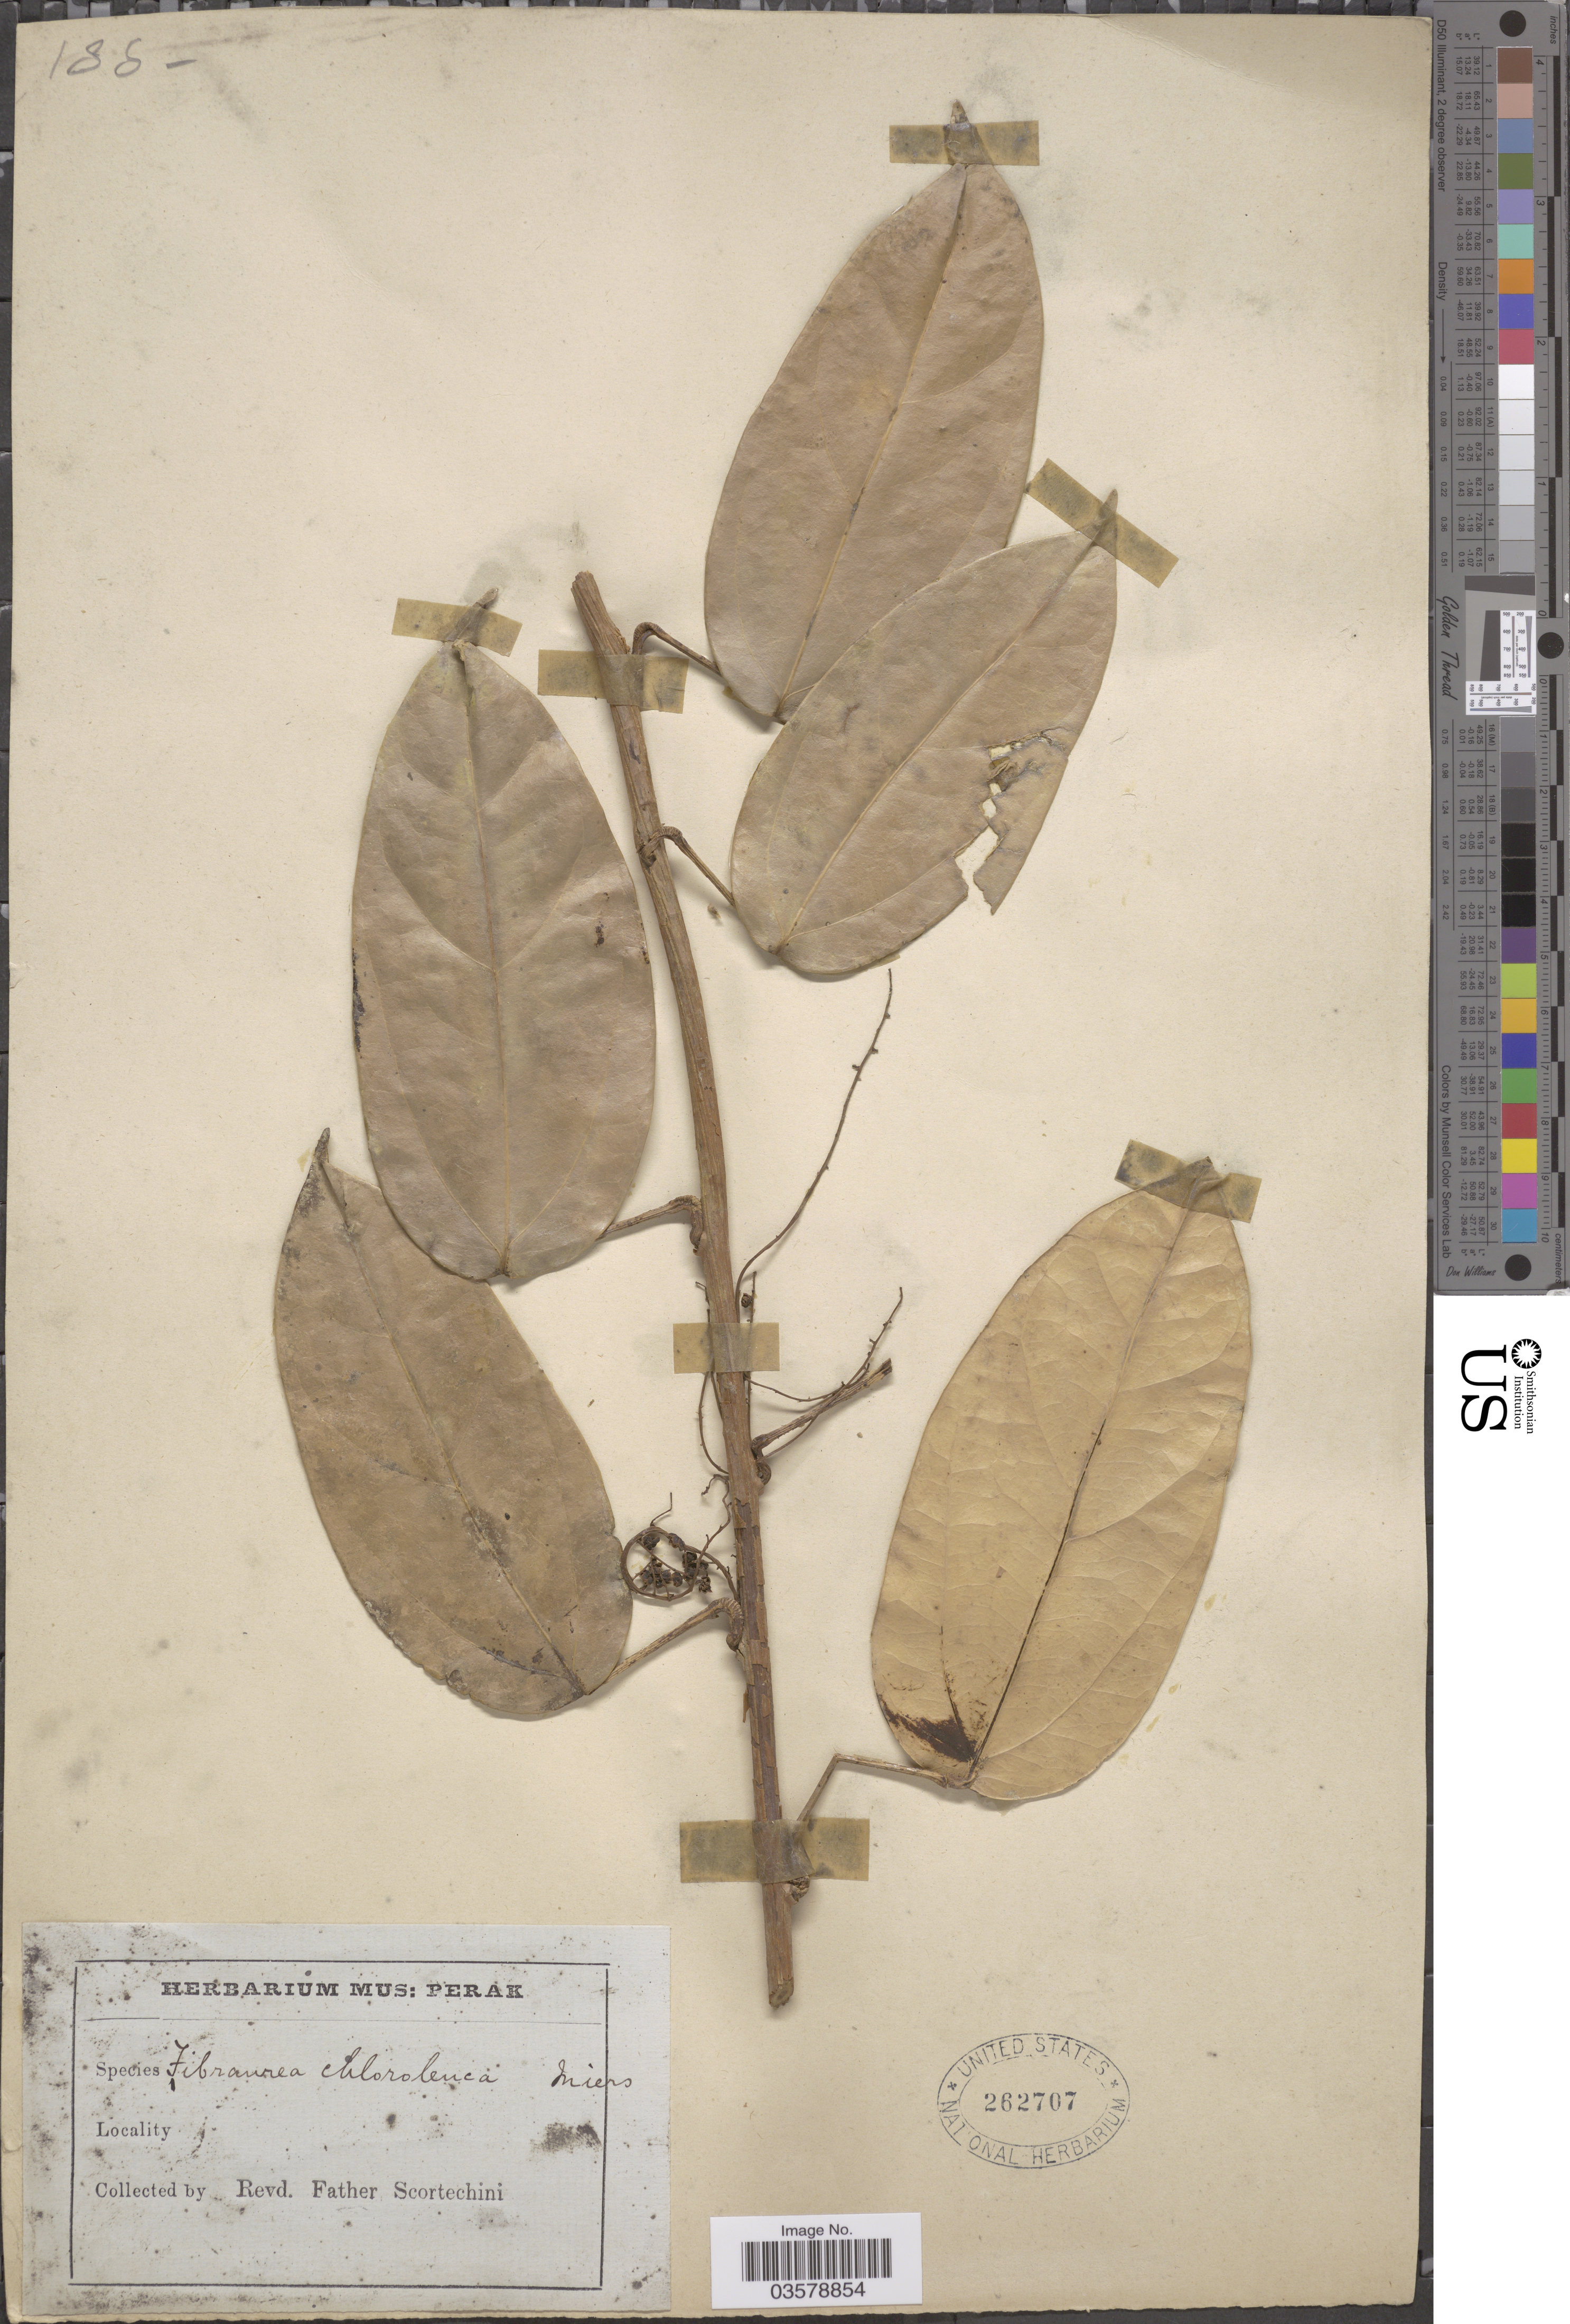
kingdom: Plantae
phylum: Tracheophyta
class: Magnoliopsida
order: Ranunculales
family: Menispermaceae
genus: Fibraurea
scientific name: Fibraurea tinctoria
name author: Lour.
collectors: Fr. Scortechini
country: Malaysia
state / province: Perak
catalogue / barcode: US 262707